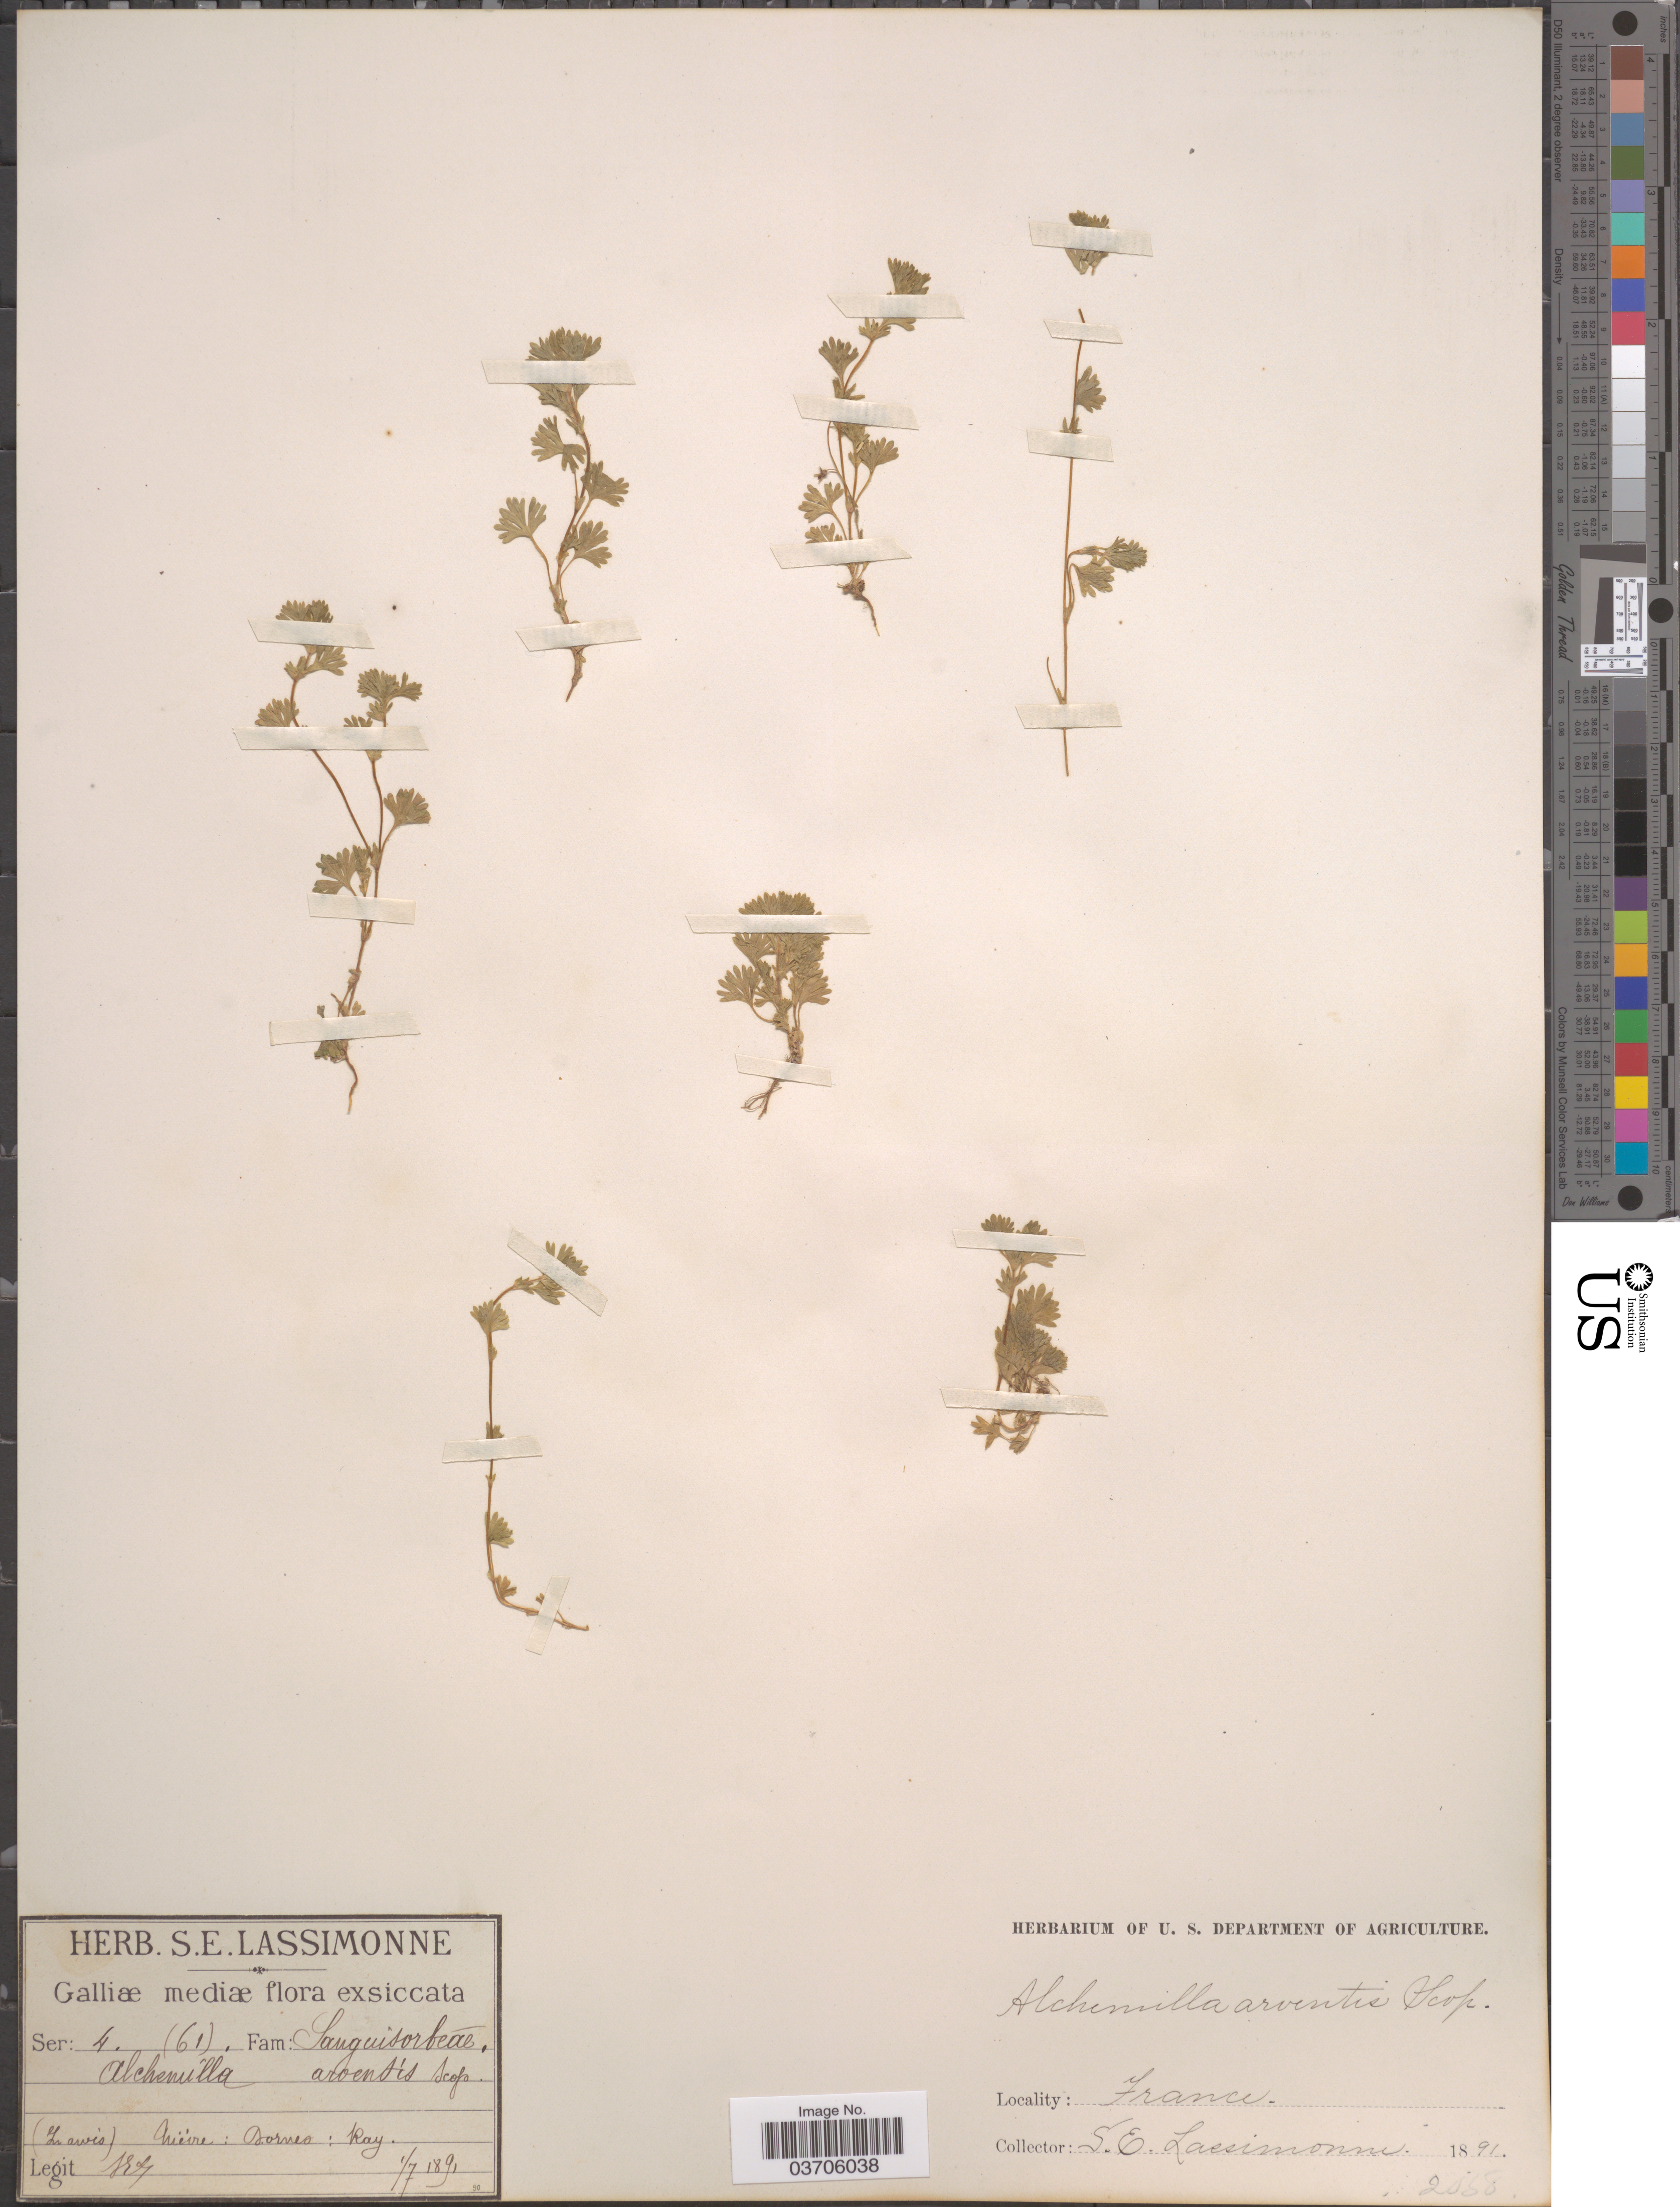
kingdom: Plantae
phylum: Tracheophyta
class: Magnoliopsida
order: Rosales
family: Rosaceae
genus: Aphanes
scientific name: Aphanes arvensis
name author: L.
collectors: S. Lassimonne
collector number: (61)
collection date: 1891-07-01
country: France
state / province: Bourgogne-Franche-Comté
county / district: Nièvre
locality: Galliæ mediæ. (In arvis) Nièvre: Dornes: Ray.